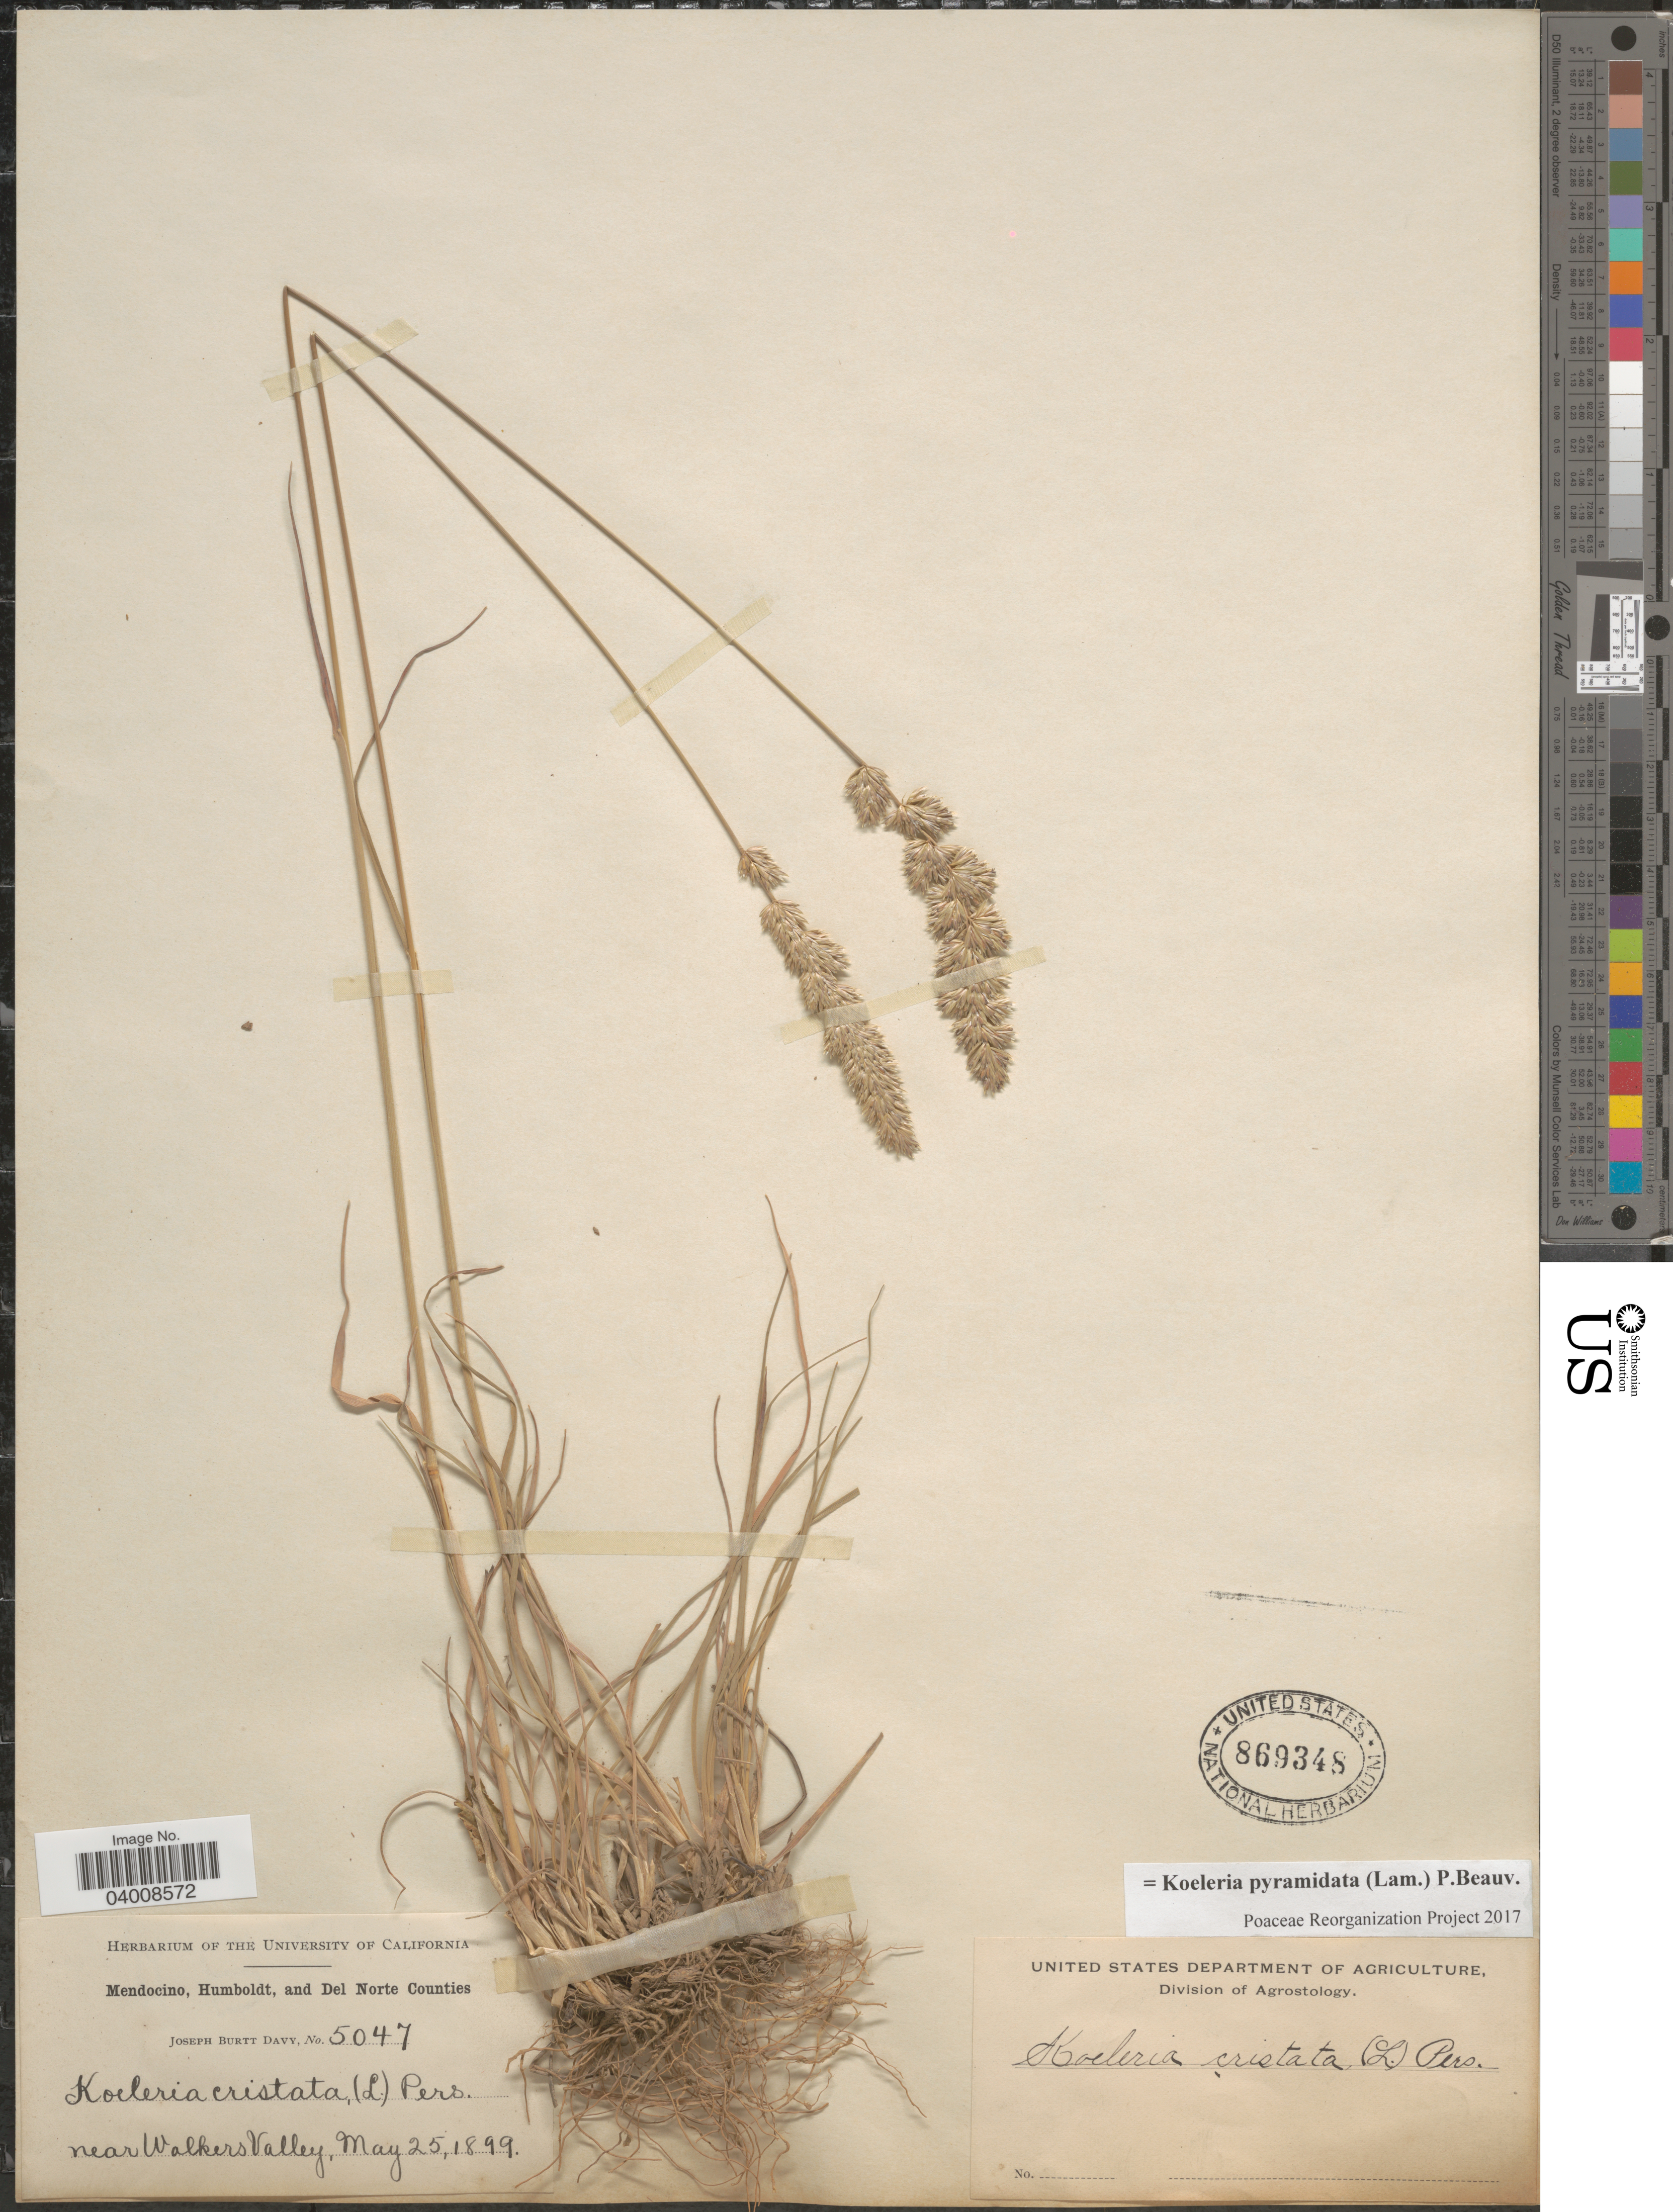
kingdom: Plantae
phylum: Tracheophyta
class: Liliopsida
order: Poales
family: Poaceae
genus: Koeleria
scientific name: Koeleria pyramidata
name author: (Lam.) P. Beauv.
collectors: J. Burtt Davy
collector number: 5047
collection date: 1899-05-25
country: United States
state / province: California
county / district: Mendocino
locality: Mendocino, Humboldt, and Del Norte Counties. Near Walkers Valley.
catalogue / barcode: US 869348